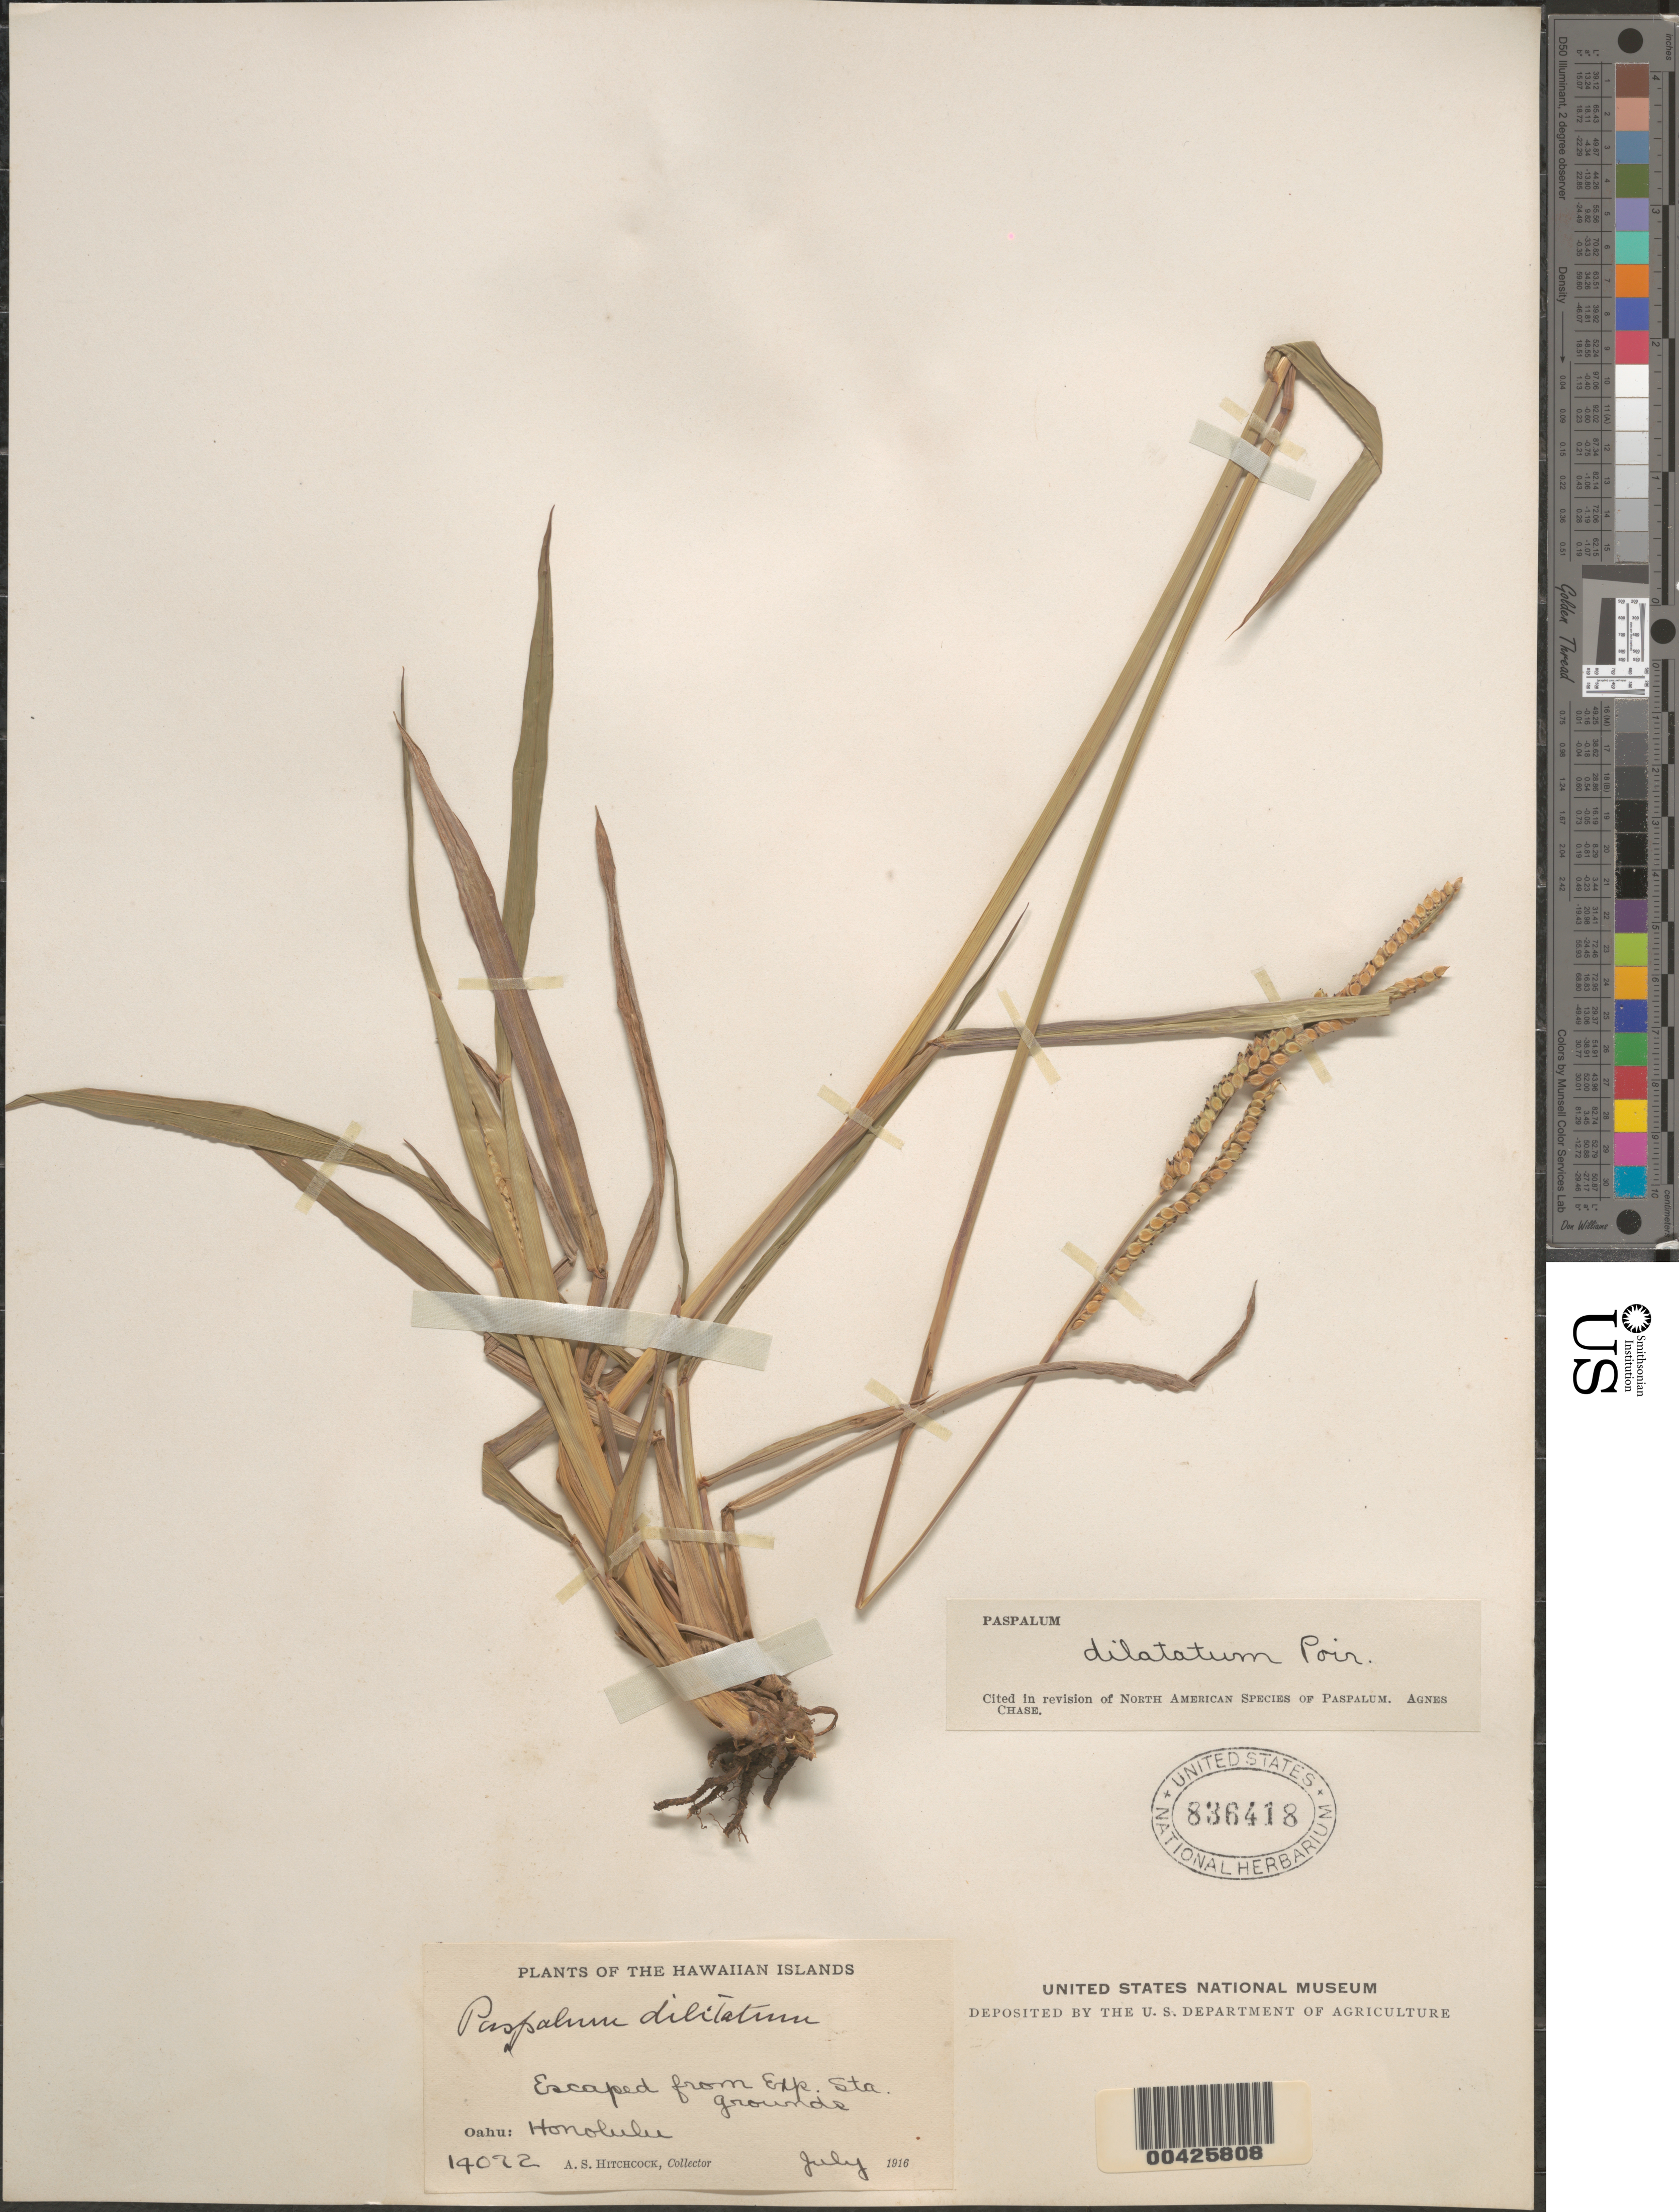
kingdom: Plantae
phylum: Tracheophyta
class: Liliopsida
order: Poales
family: Poaceae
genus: Paspalum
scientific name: Paspalum dilatatum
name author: Poir. in Lam.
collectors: A. S. Hitchcock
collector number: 14072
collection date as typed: Jul 1916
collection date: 1916-07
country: United States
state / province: Hawaii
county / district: Honolulu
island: Oahu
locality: Honolulu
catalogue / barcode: US 836418